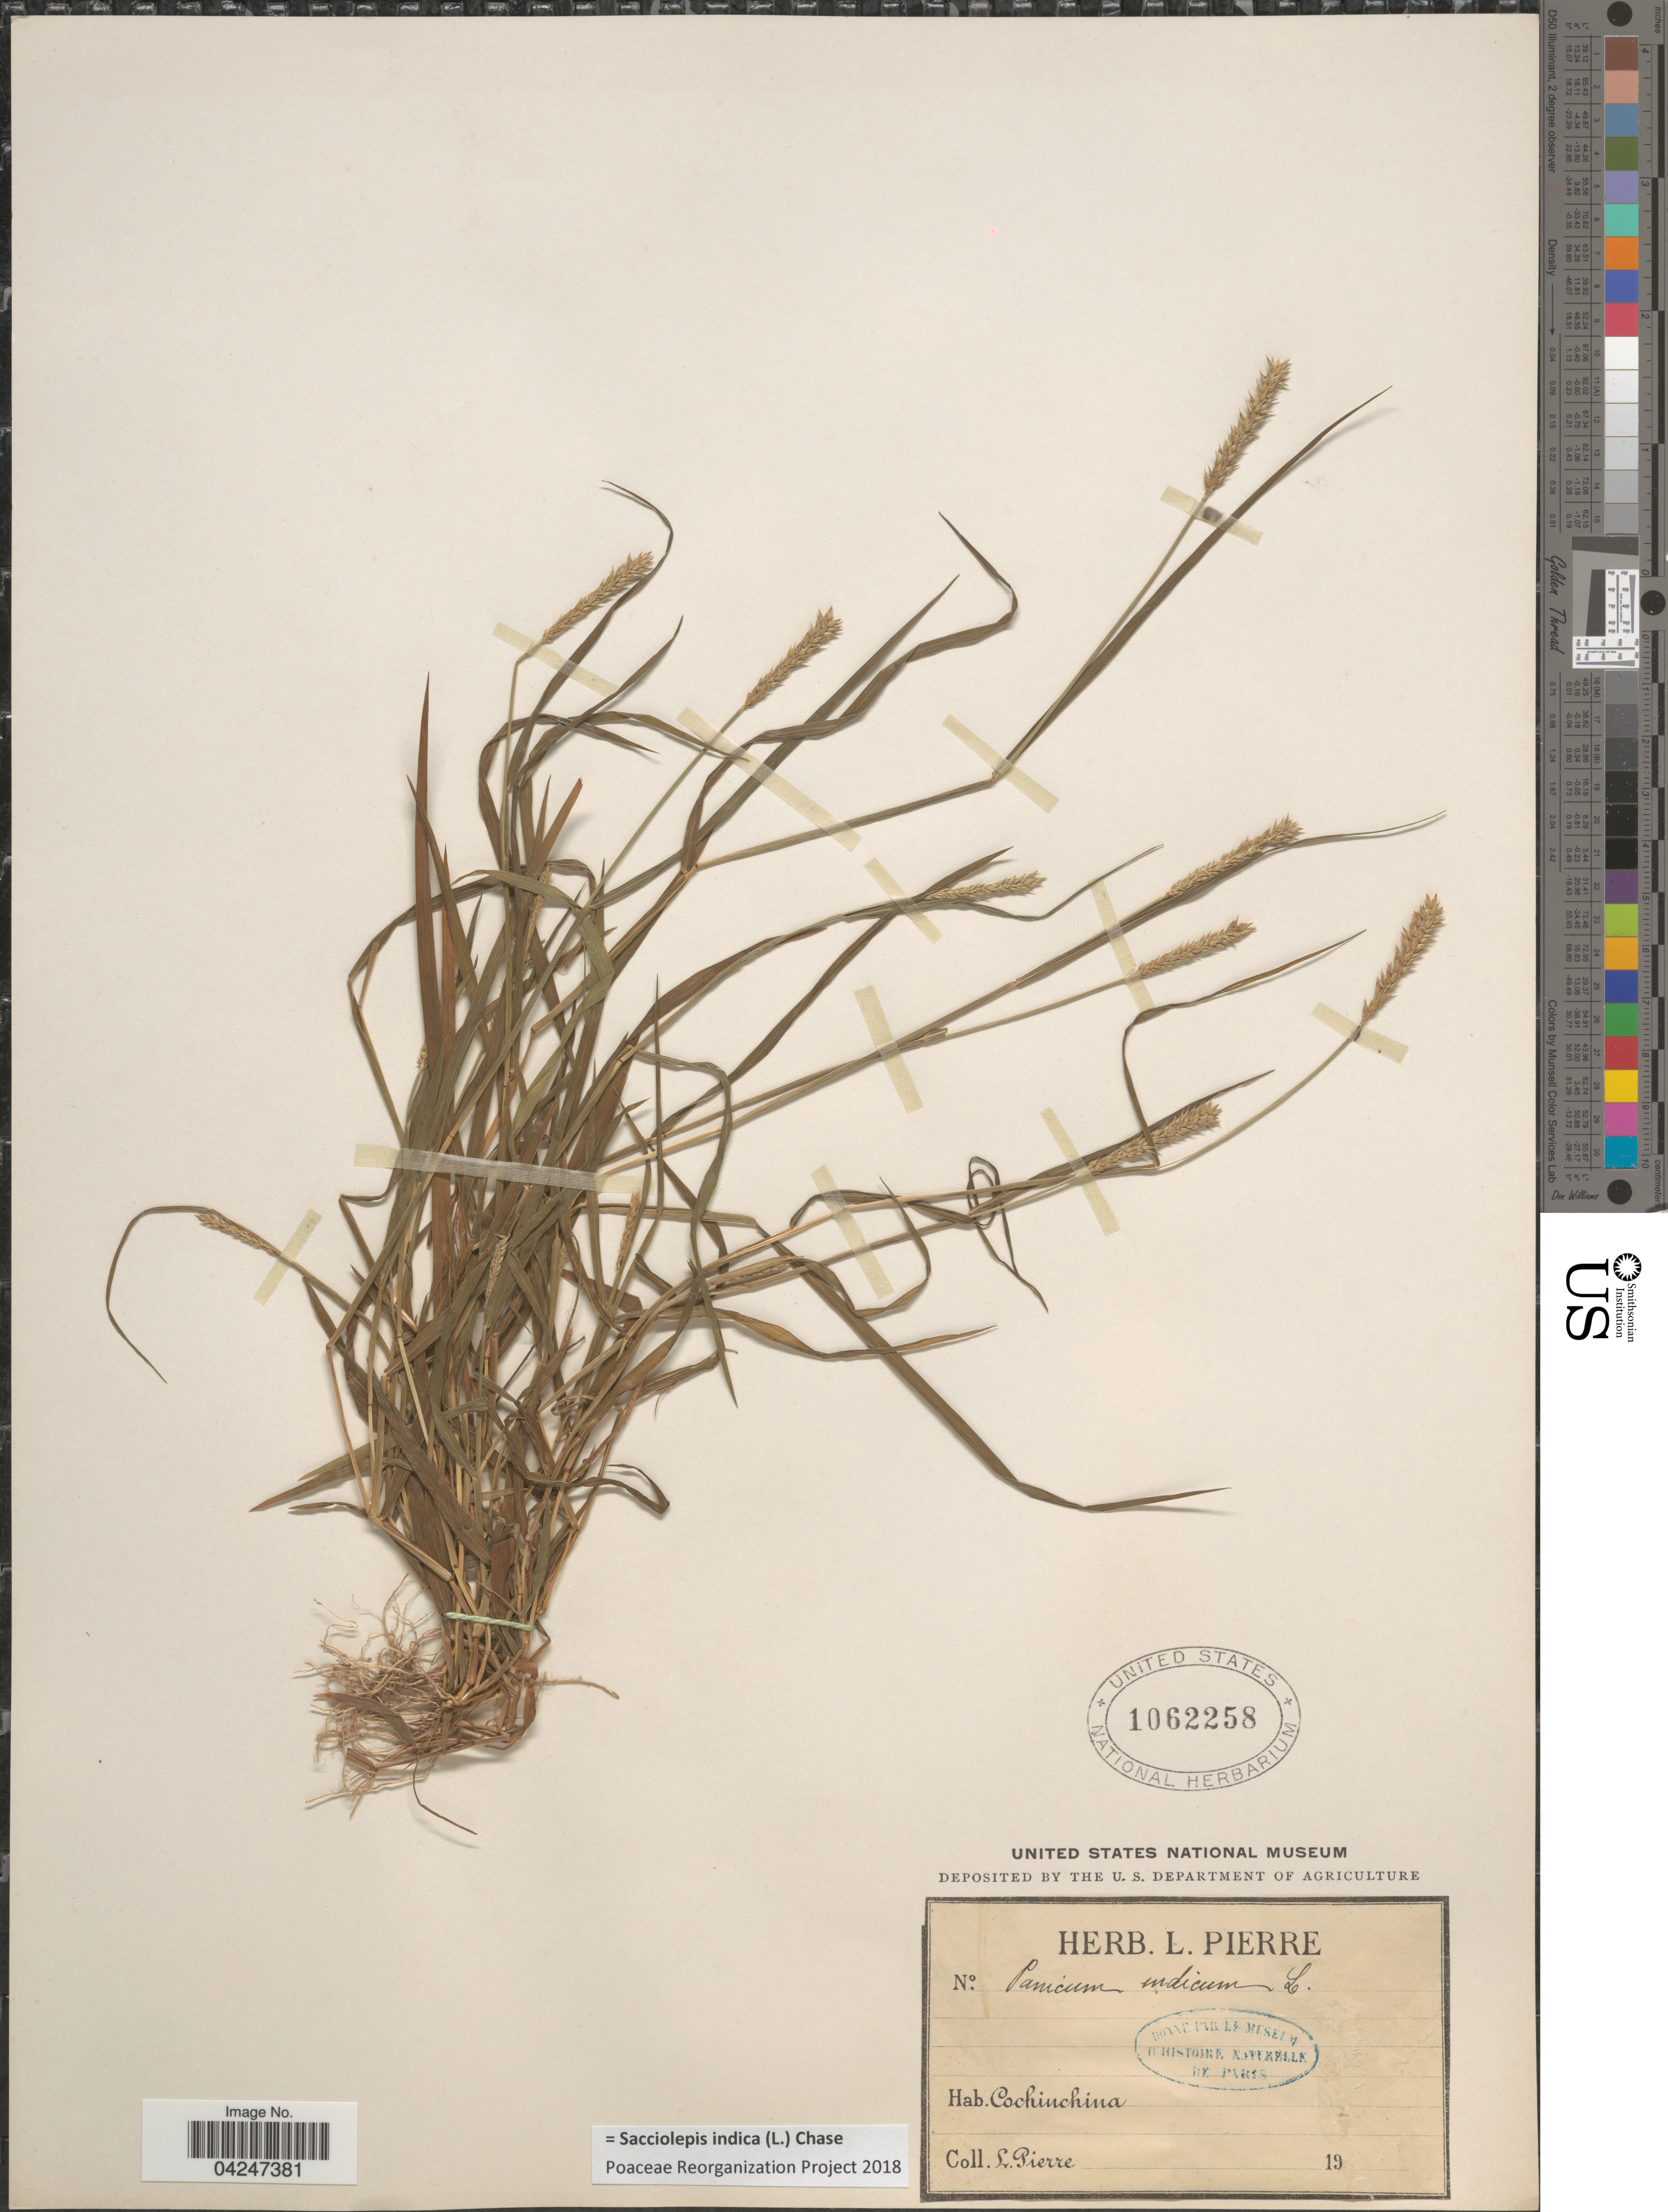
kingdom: Plantae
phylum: Tracheophyta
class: Liliopsida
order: Poales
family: Poaceae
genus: Sacciolepis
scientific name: Sacciolepis indica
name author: (L.) Chase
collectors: L. Pierre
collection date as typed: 19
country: Vietnam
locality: Cochinchina.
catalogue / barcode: US 1062258